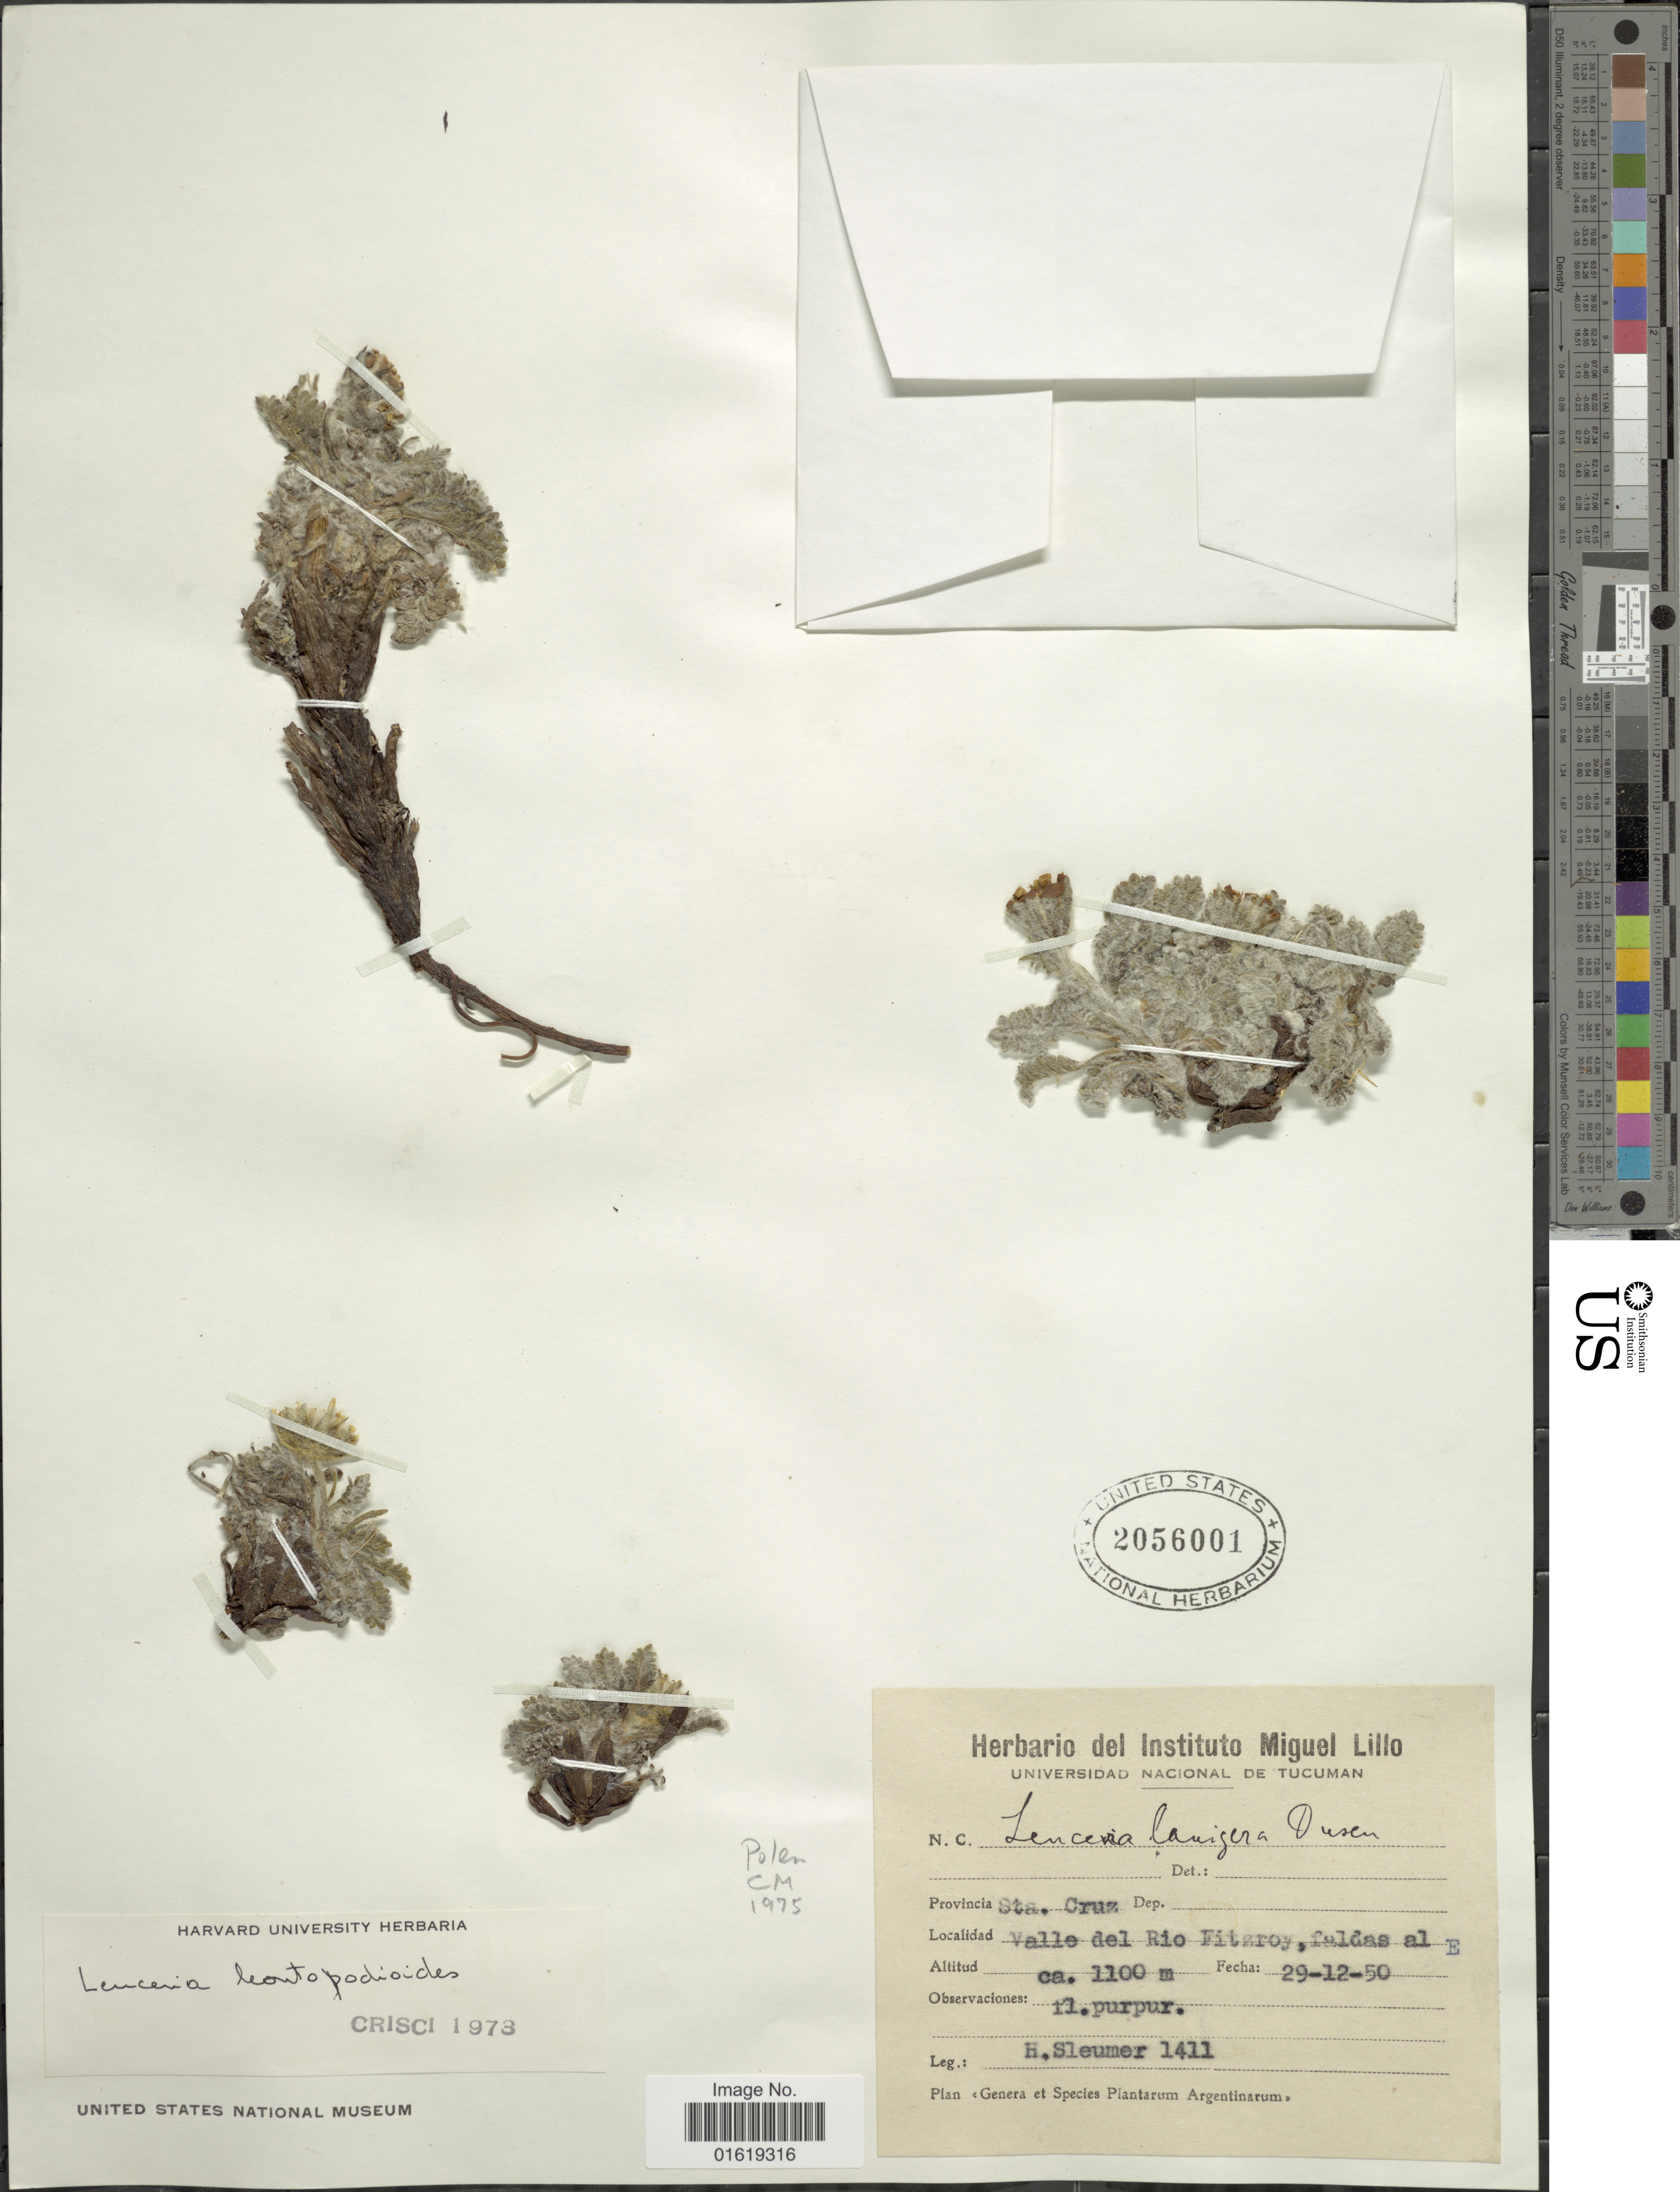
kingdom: Plantae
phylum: Tracheophyta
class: Magnoliopsida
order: Asterales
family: Asteraceae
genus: Leucheria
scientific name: Leucheria leontopodioides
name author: (Kuntze) K. Schum.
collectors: H. O. Sleumer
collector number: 1411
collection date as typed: Transcribed d/m/y: 29/12/50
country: Argentina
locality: Provincia Sta. Cruz. Valle del Rio Fitzroy, faldas al E.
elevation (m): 1100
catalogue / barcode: US 2056001